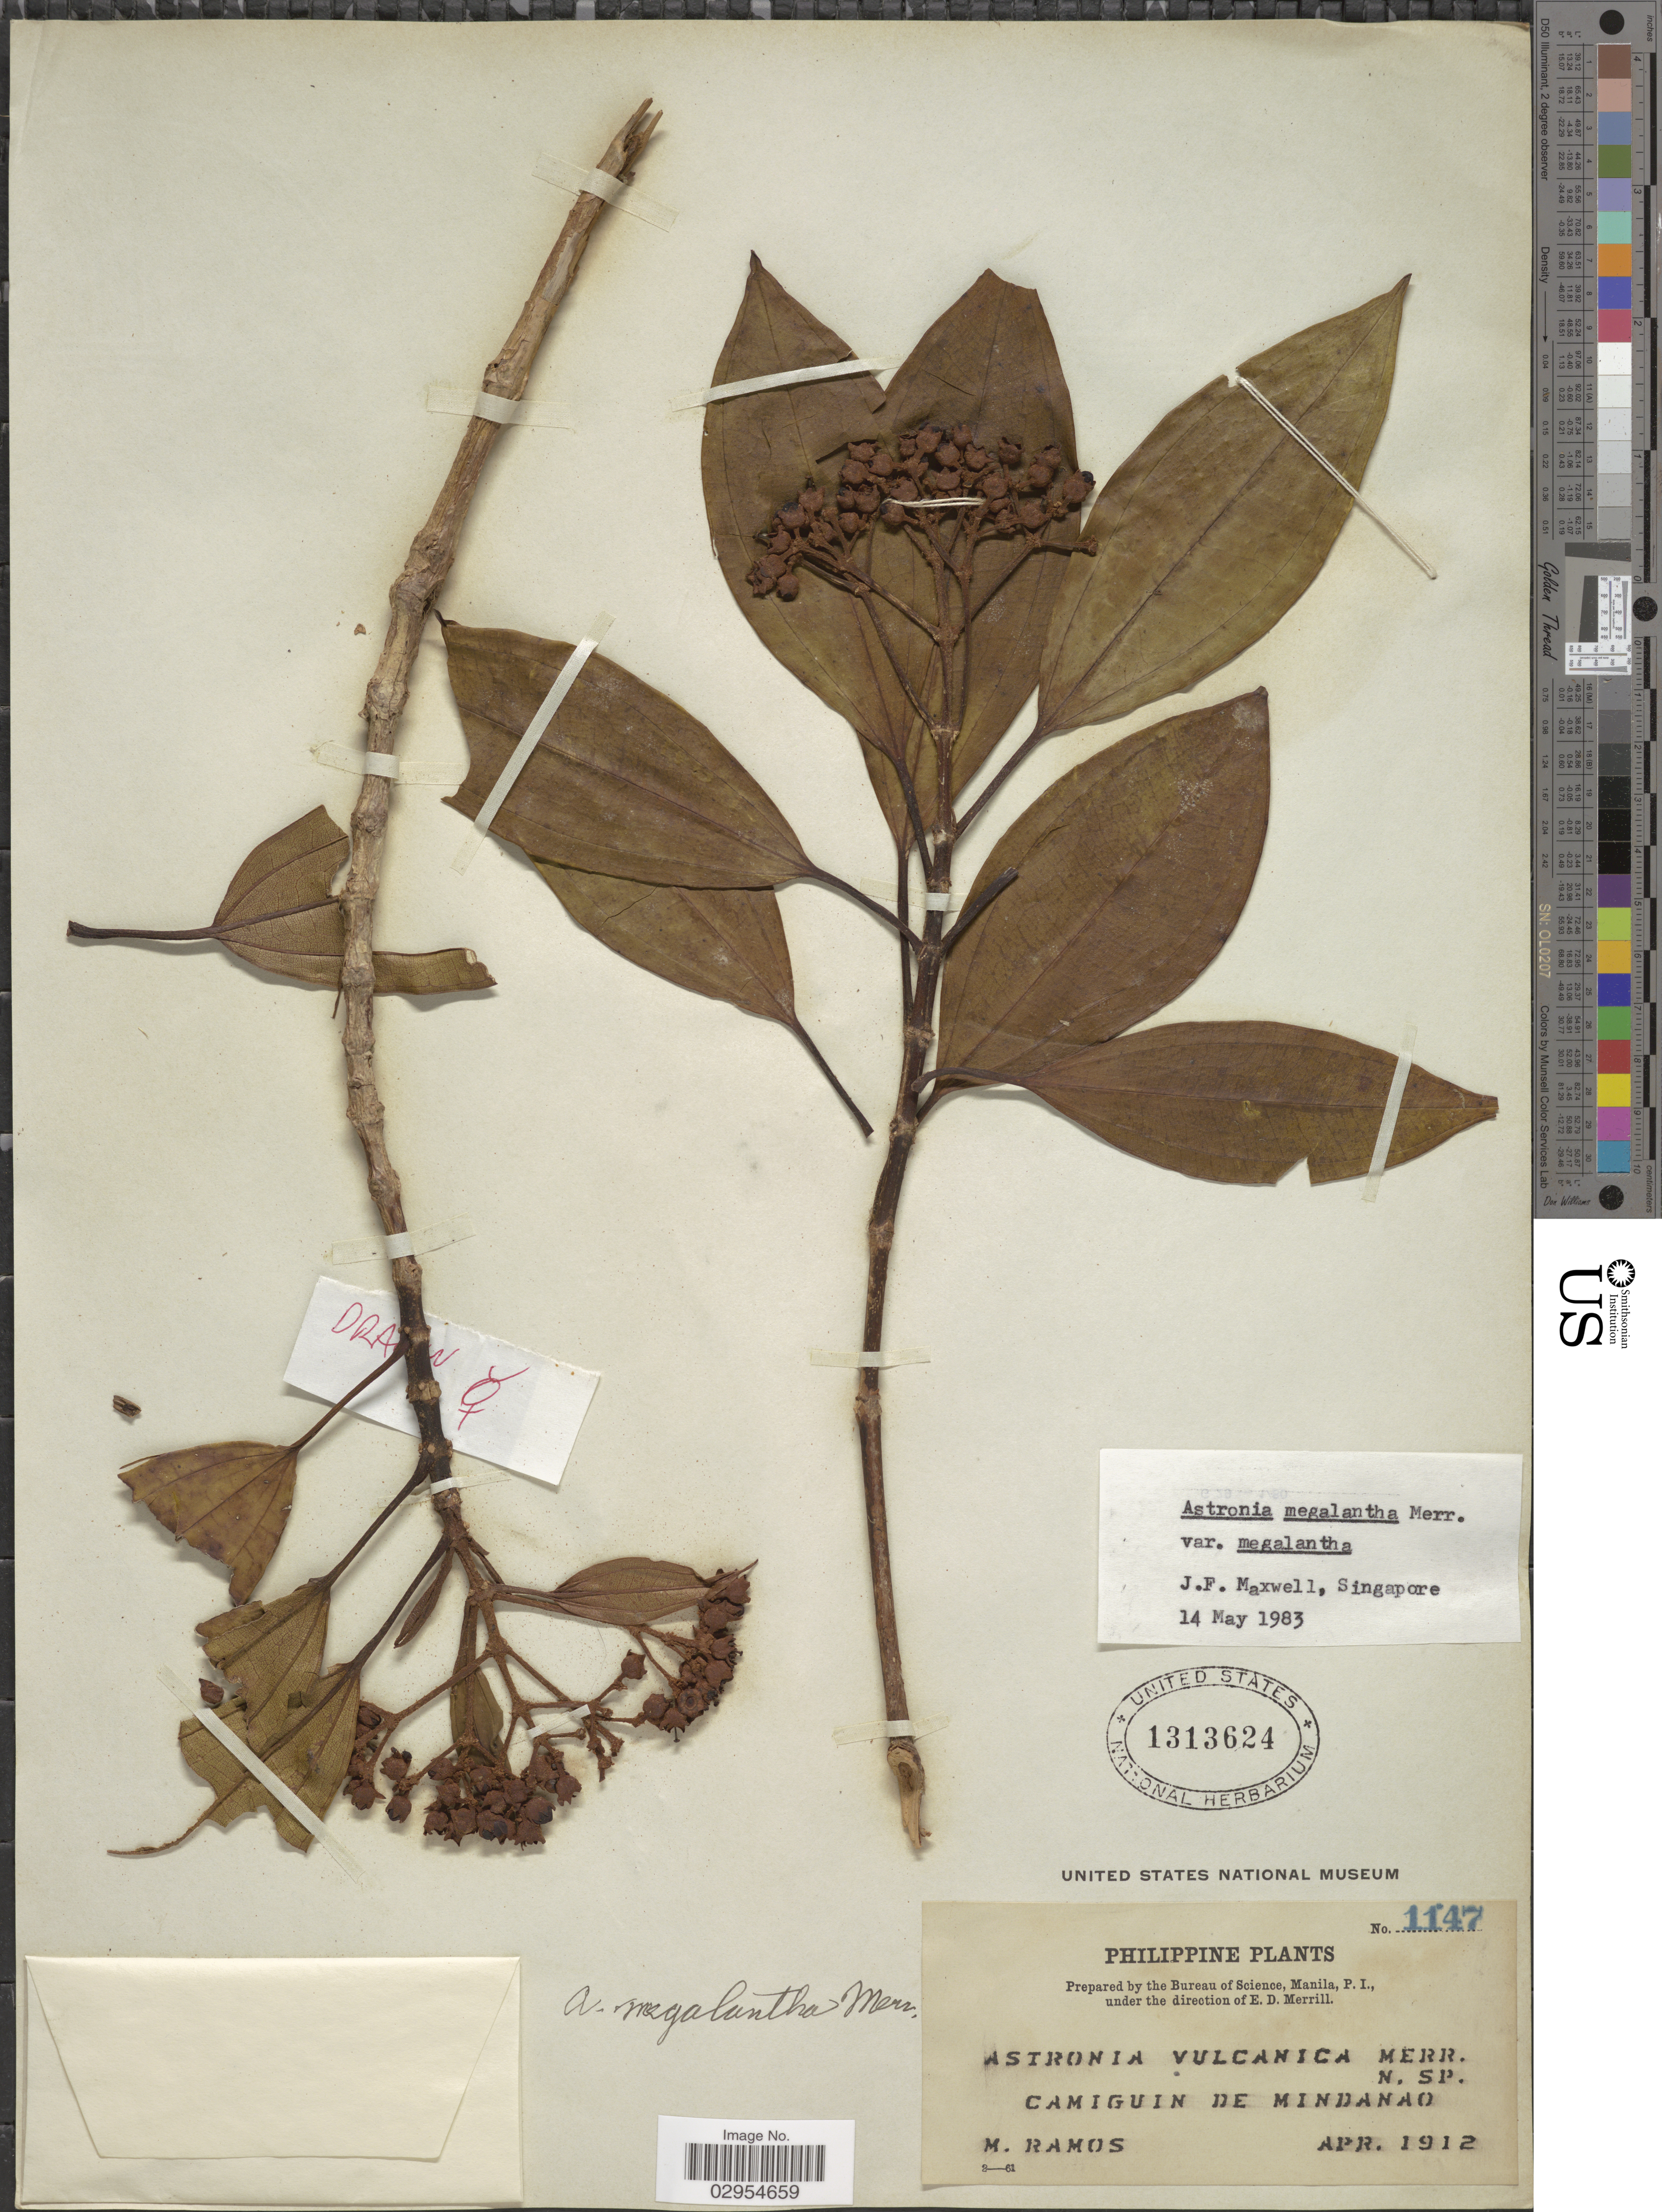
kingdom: Plantae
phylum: Tracheophyta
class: Magnoliopsida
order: Myrtales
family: Melastomataceae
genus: Astronia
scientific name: Astronia megalantha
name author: Merr.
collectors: M. Ramos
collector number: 1147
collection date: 1912-04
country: Philippines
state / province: Northern Mindanao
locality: Camiguin de Mindanao.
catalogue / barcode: US 1313624